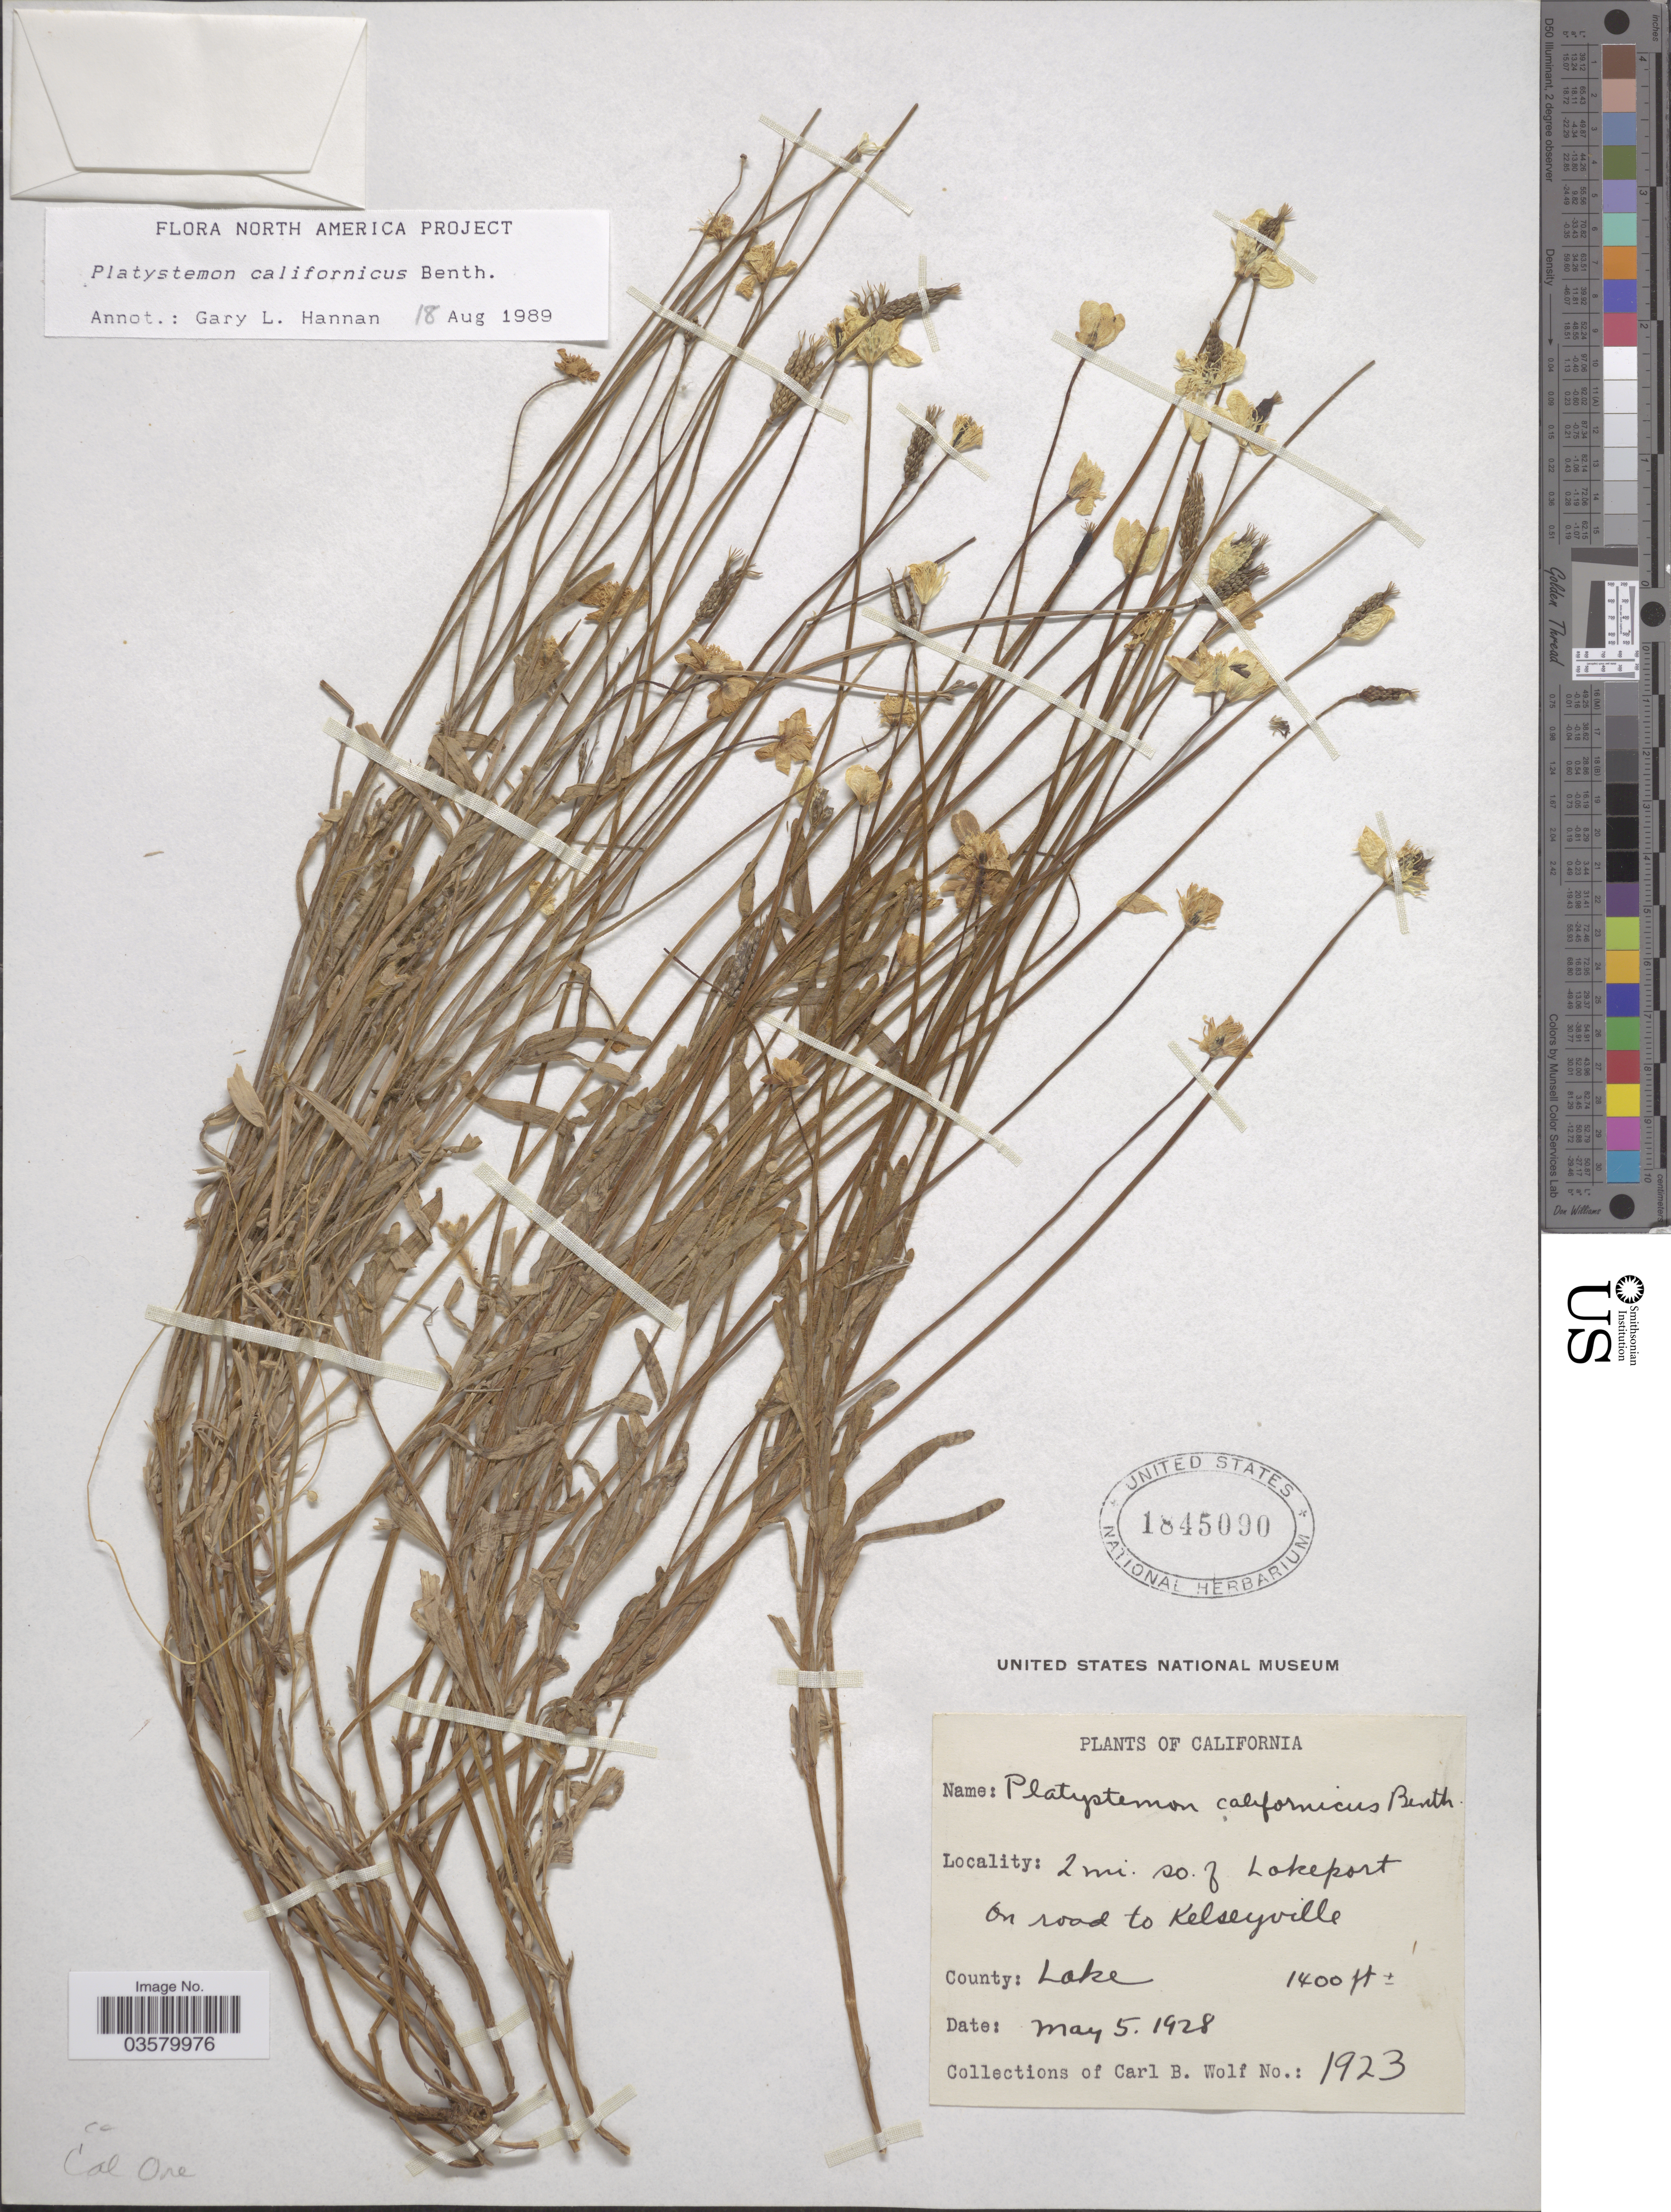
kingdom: Plantae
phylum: Tracheophyta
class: Magnoliopsida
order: Ranunculales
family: Papaveraceae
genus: Platystemon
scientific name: Platystemon californicus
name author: Benth.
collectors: C. B. Wolf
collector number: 1923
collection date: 1928-05-05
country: United States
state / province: California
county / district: Lake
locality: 2 mi. so. f Lakeport on road to Kelseyville. County: Lake.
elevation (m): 427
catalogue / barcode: US 1845090